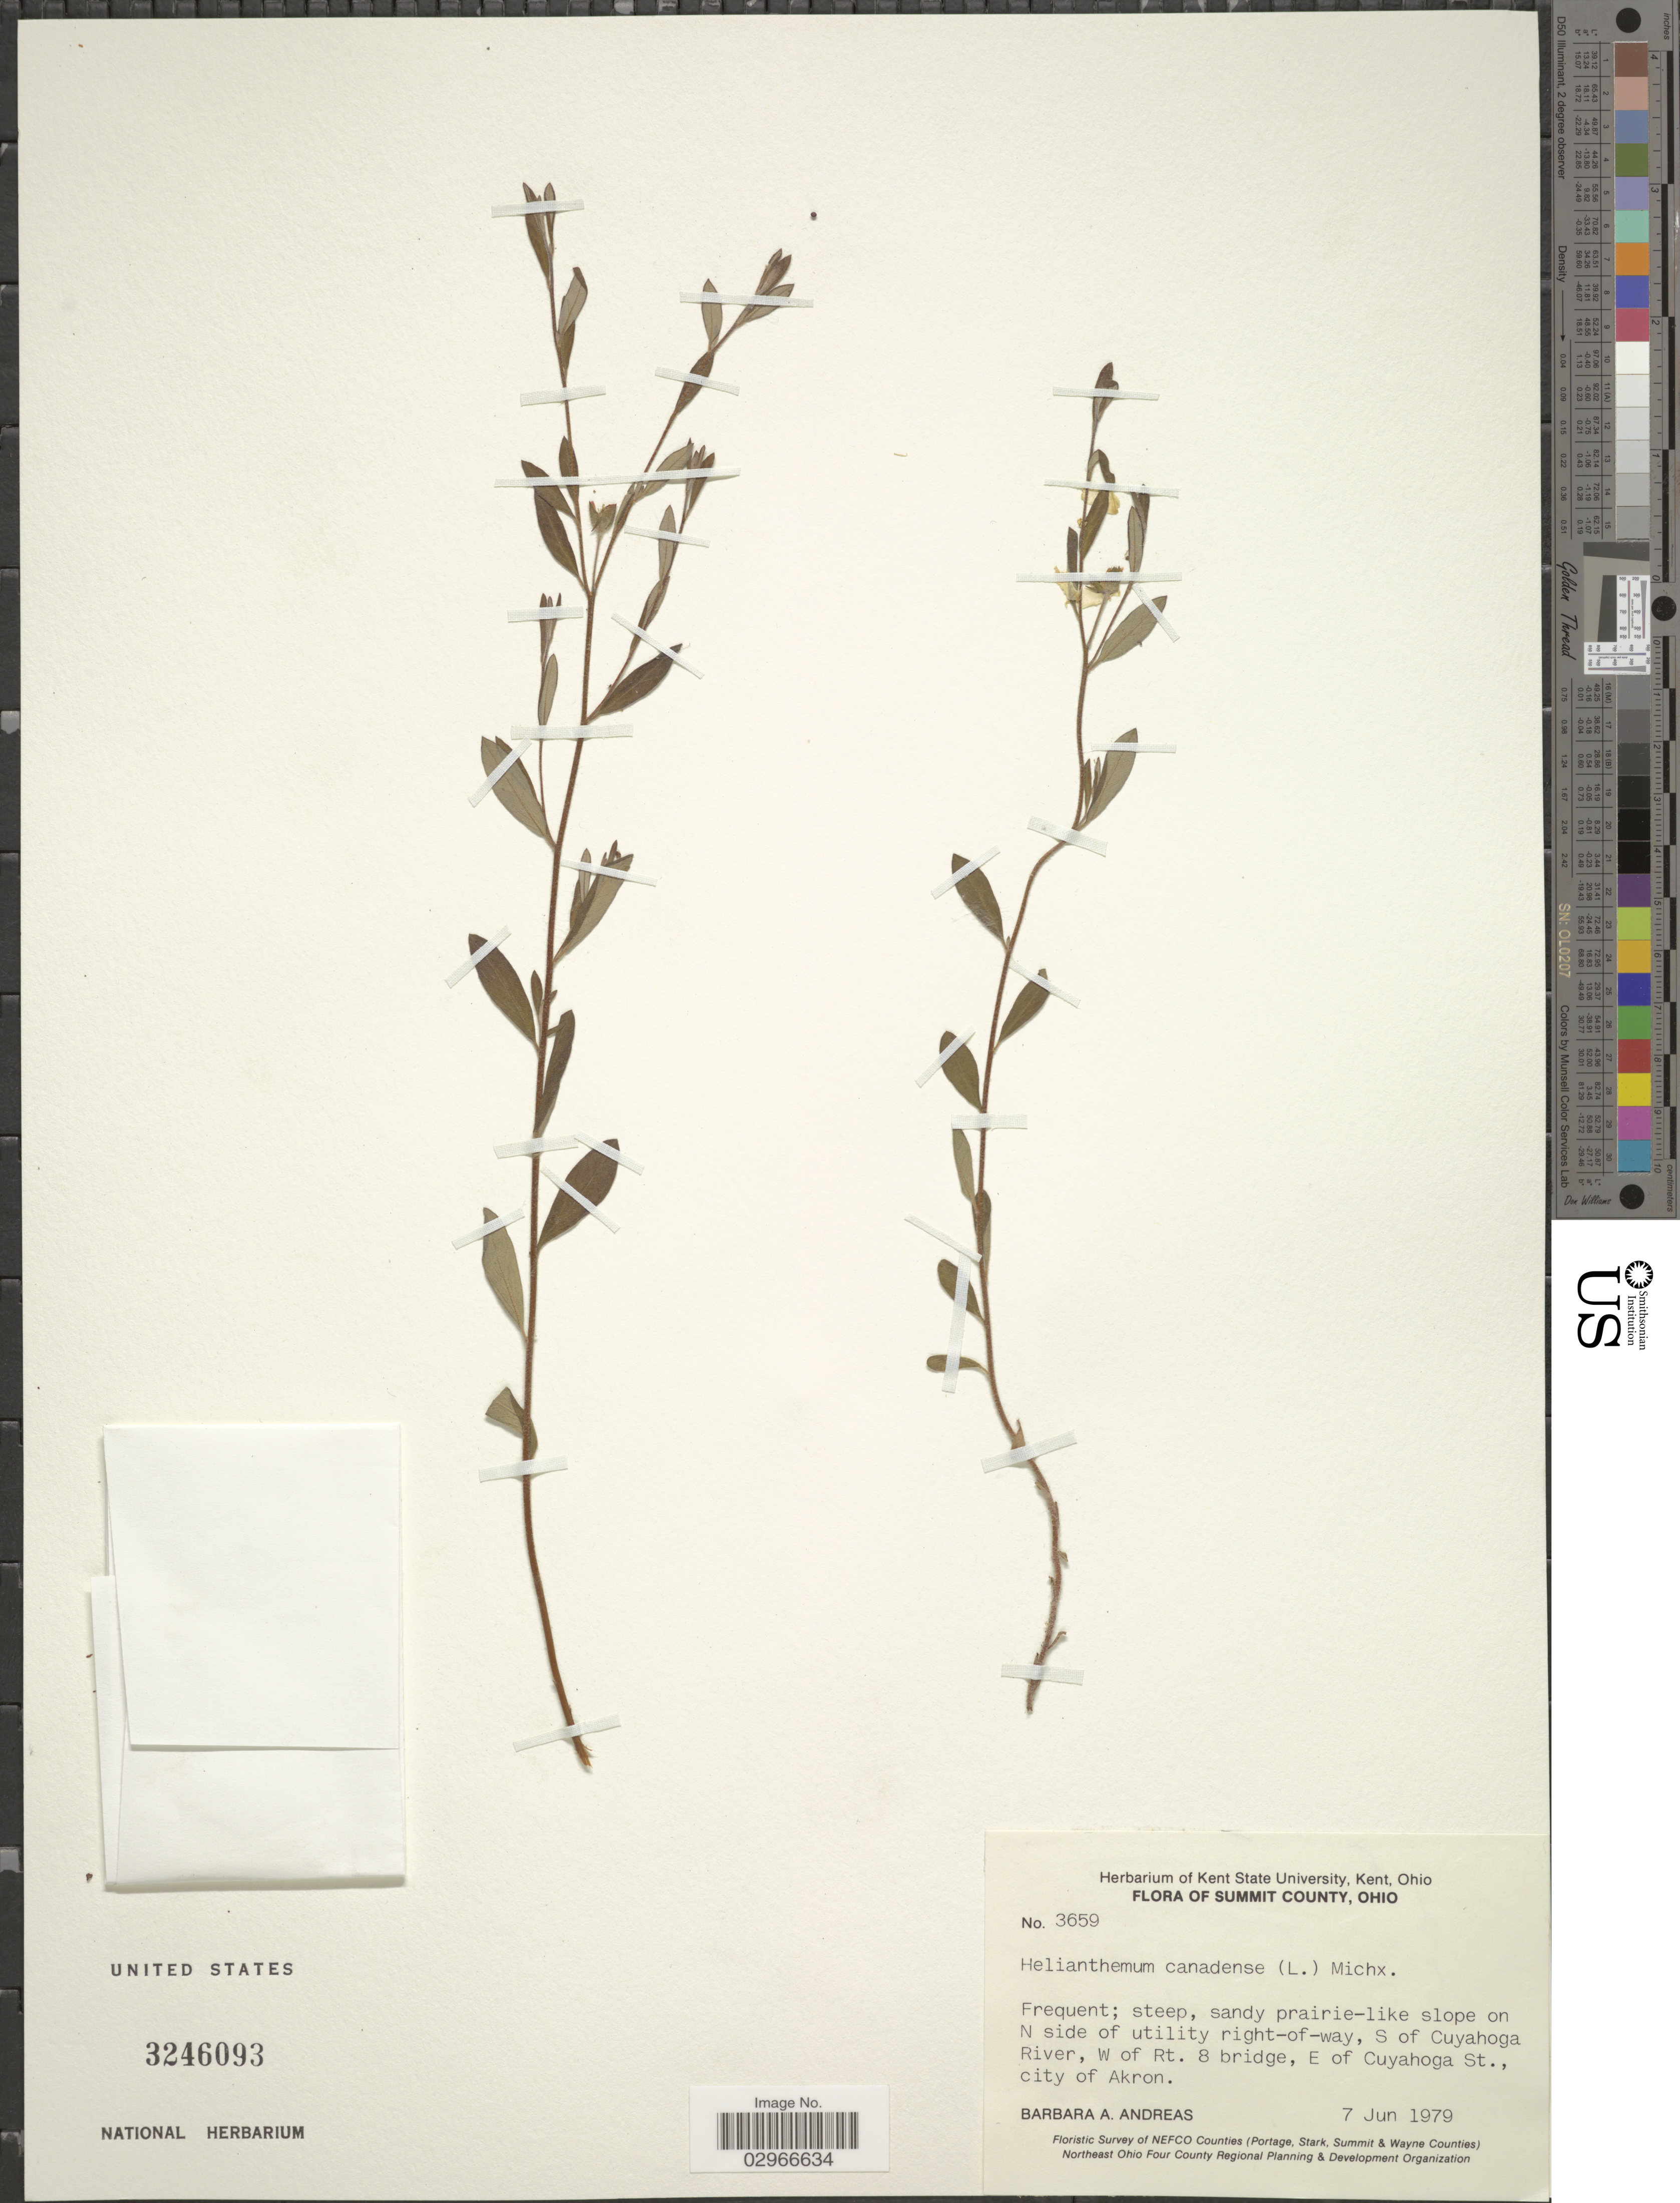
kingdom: Plantae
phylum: Tracheophyta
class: Magnoliopsida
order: Malvales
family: Cistaceae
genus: Helianthemum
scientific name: Helianthemum canadense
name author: (L.) Michx.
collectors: B. A. Andreas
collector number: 3659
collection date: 1979-06-07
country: United States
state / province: Ohio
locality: Summit County, Frequent; steep, sandy prairie-like slope on N side of utility right-of-way, S of Cuyahoga River, W of Rt. 8 bridge, E of Cuyahoga St., city of Akron.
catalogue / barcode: US 3246093